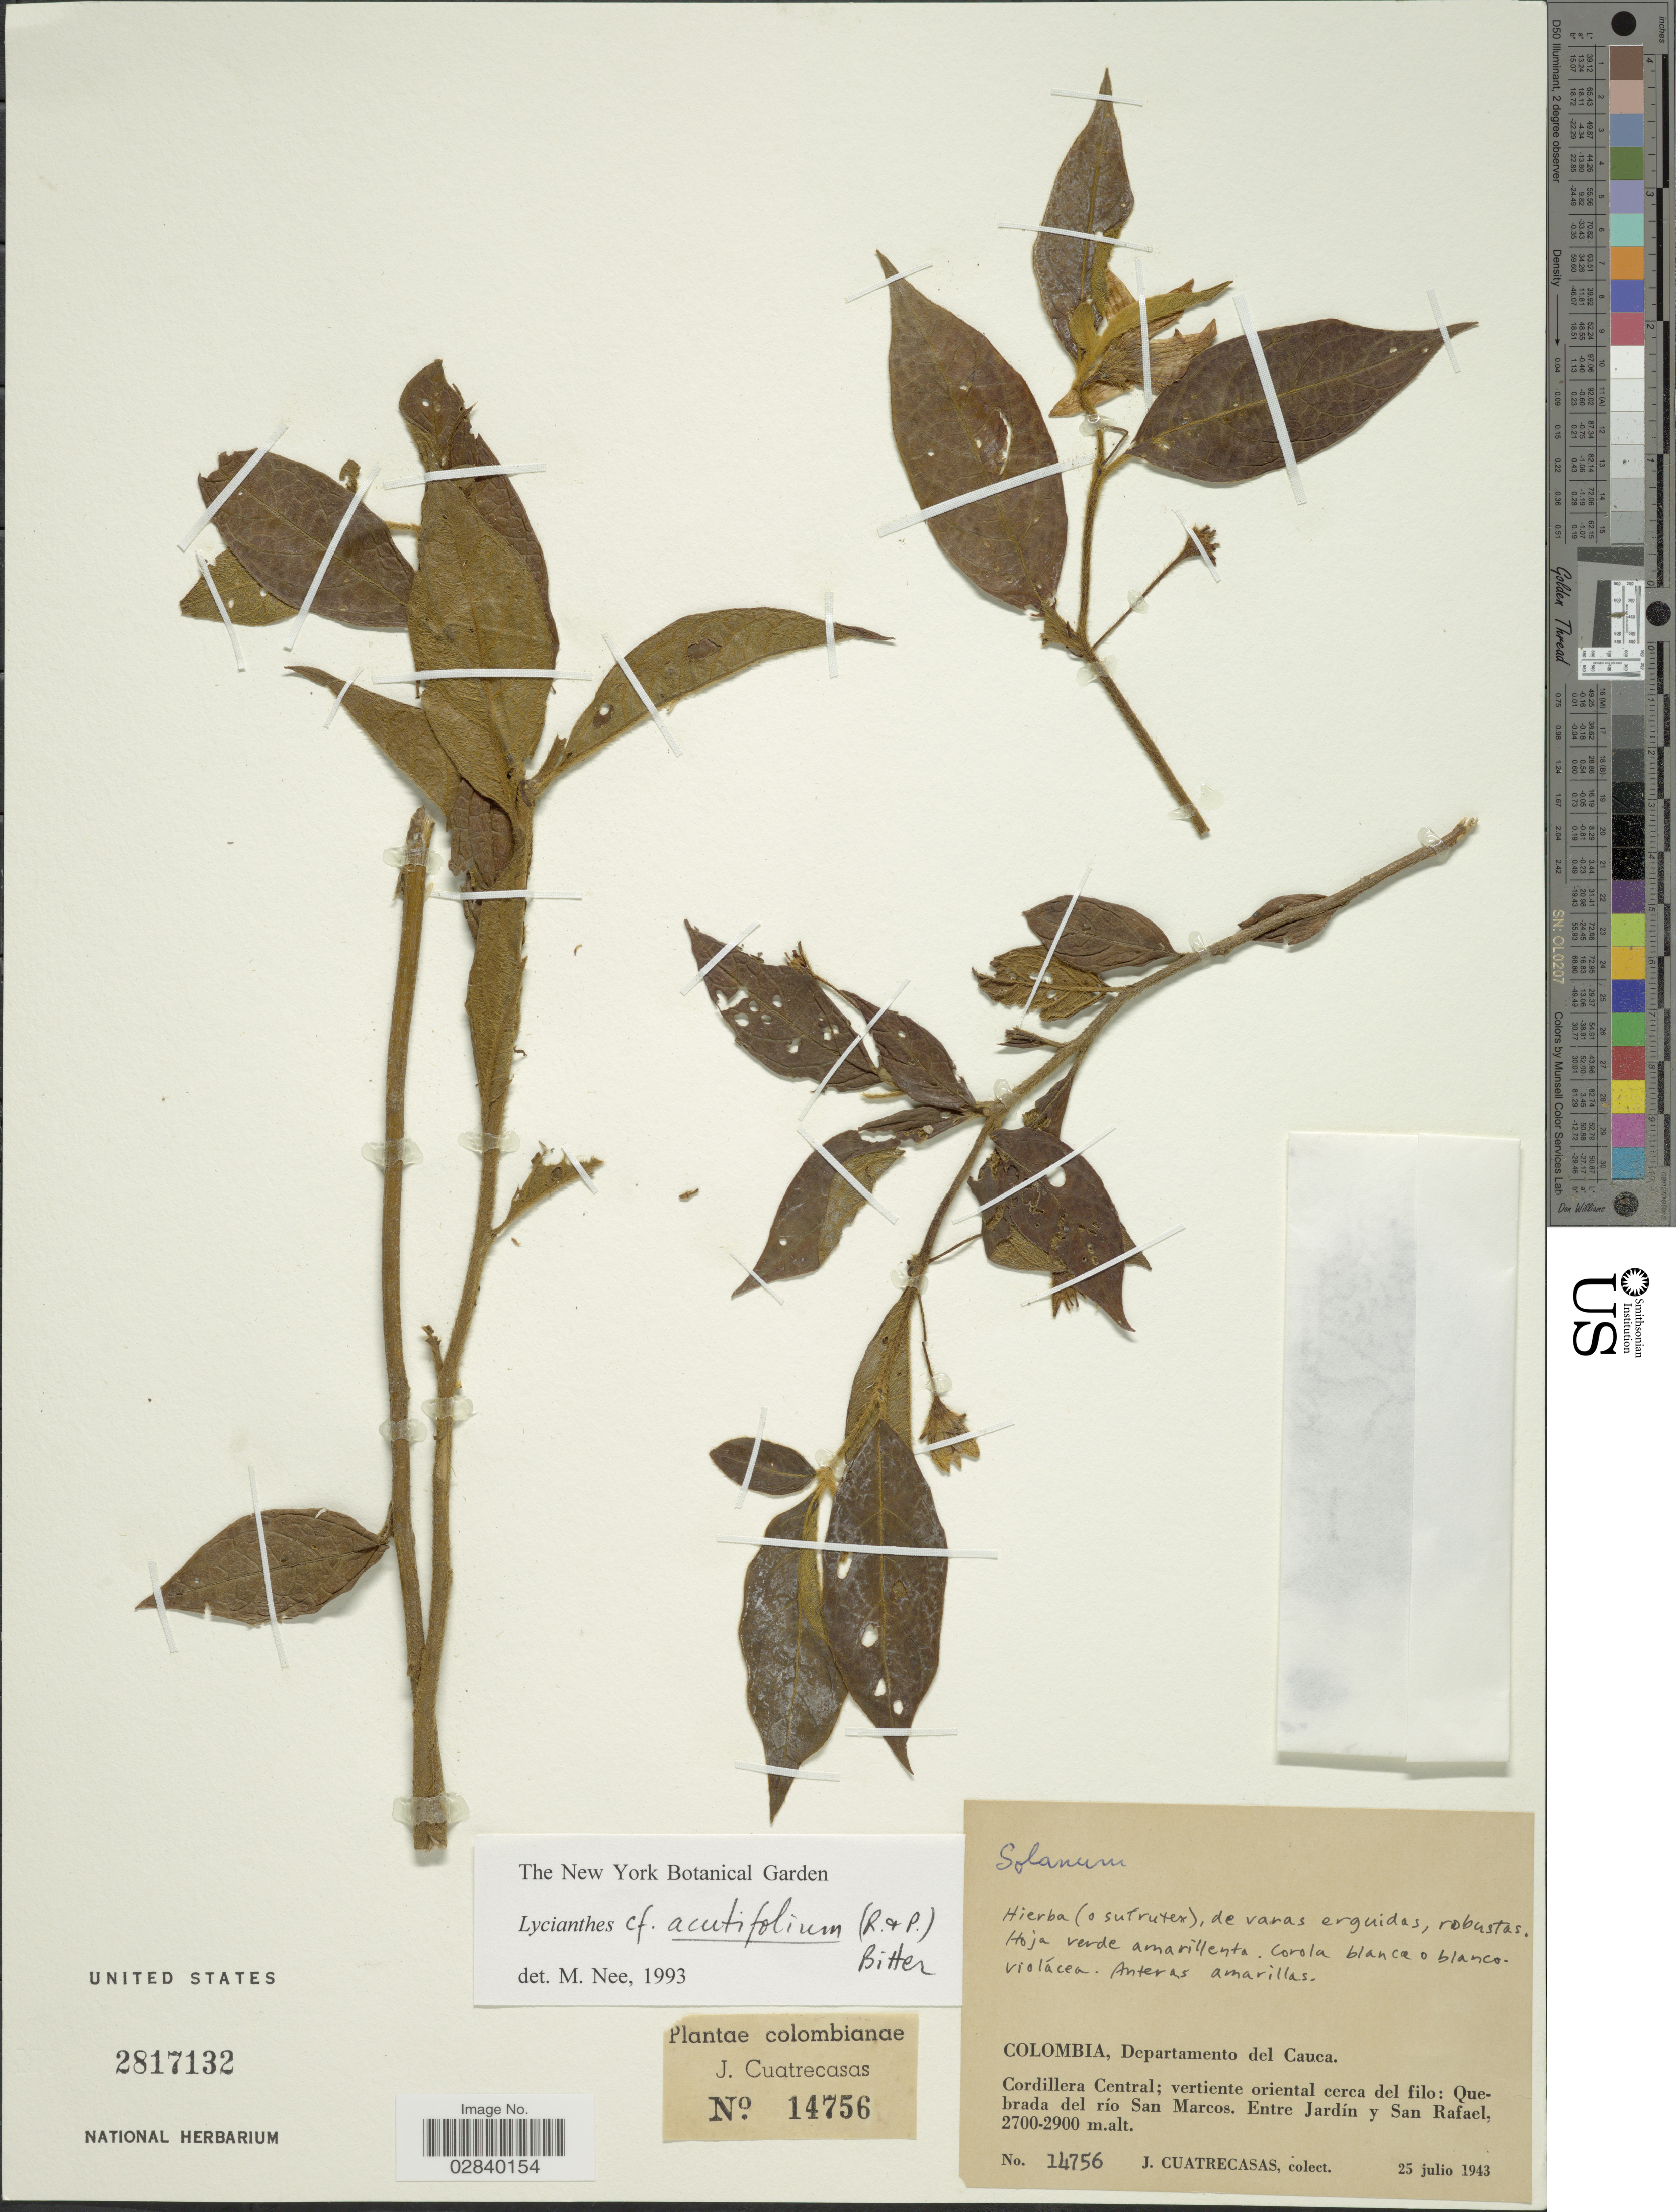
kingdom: Plantae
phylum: Tracheophyta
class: Magnoliopsida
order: Solanales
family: Solanaceae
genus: Lycianthes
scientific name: Lycianthes acutifolia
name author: (Ruiz & Pav.) Bitter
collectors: J. Cuatrecasas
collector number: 14756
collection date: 1943-07-25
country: Colombia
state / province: Cauca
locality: Departamento del Cauca. Cordillera Central; vertiente oriental cerca del filo: Quebrada del río San Marcos. Entre Jardín y San Rafael.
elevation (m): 2700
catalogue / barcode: US 2817132